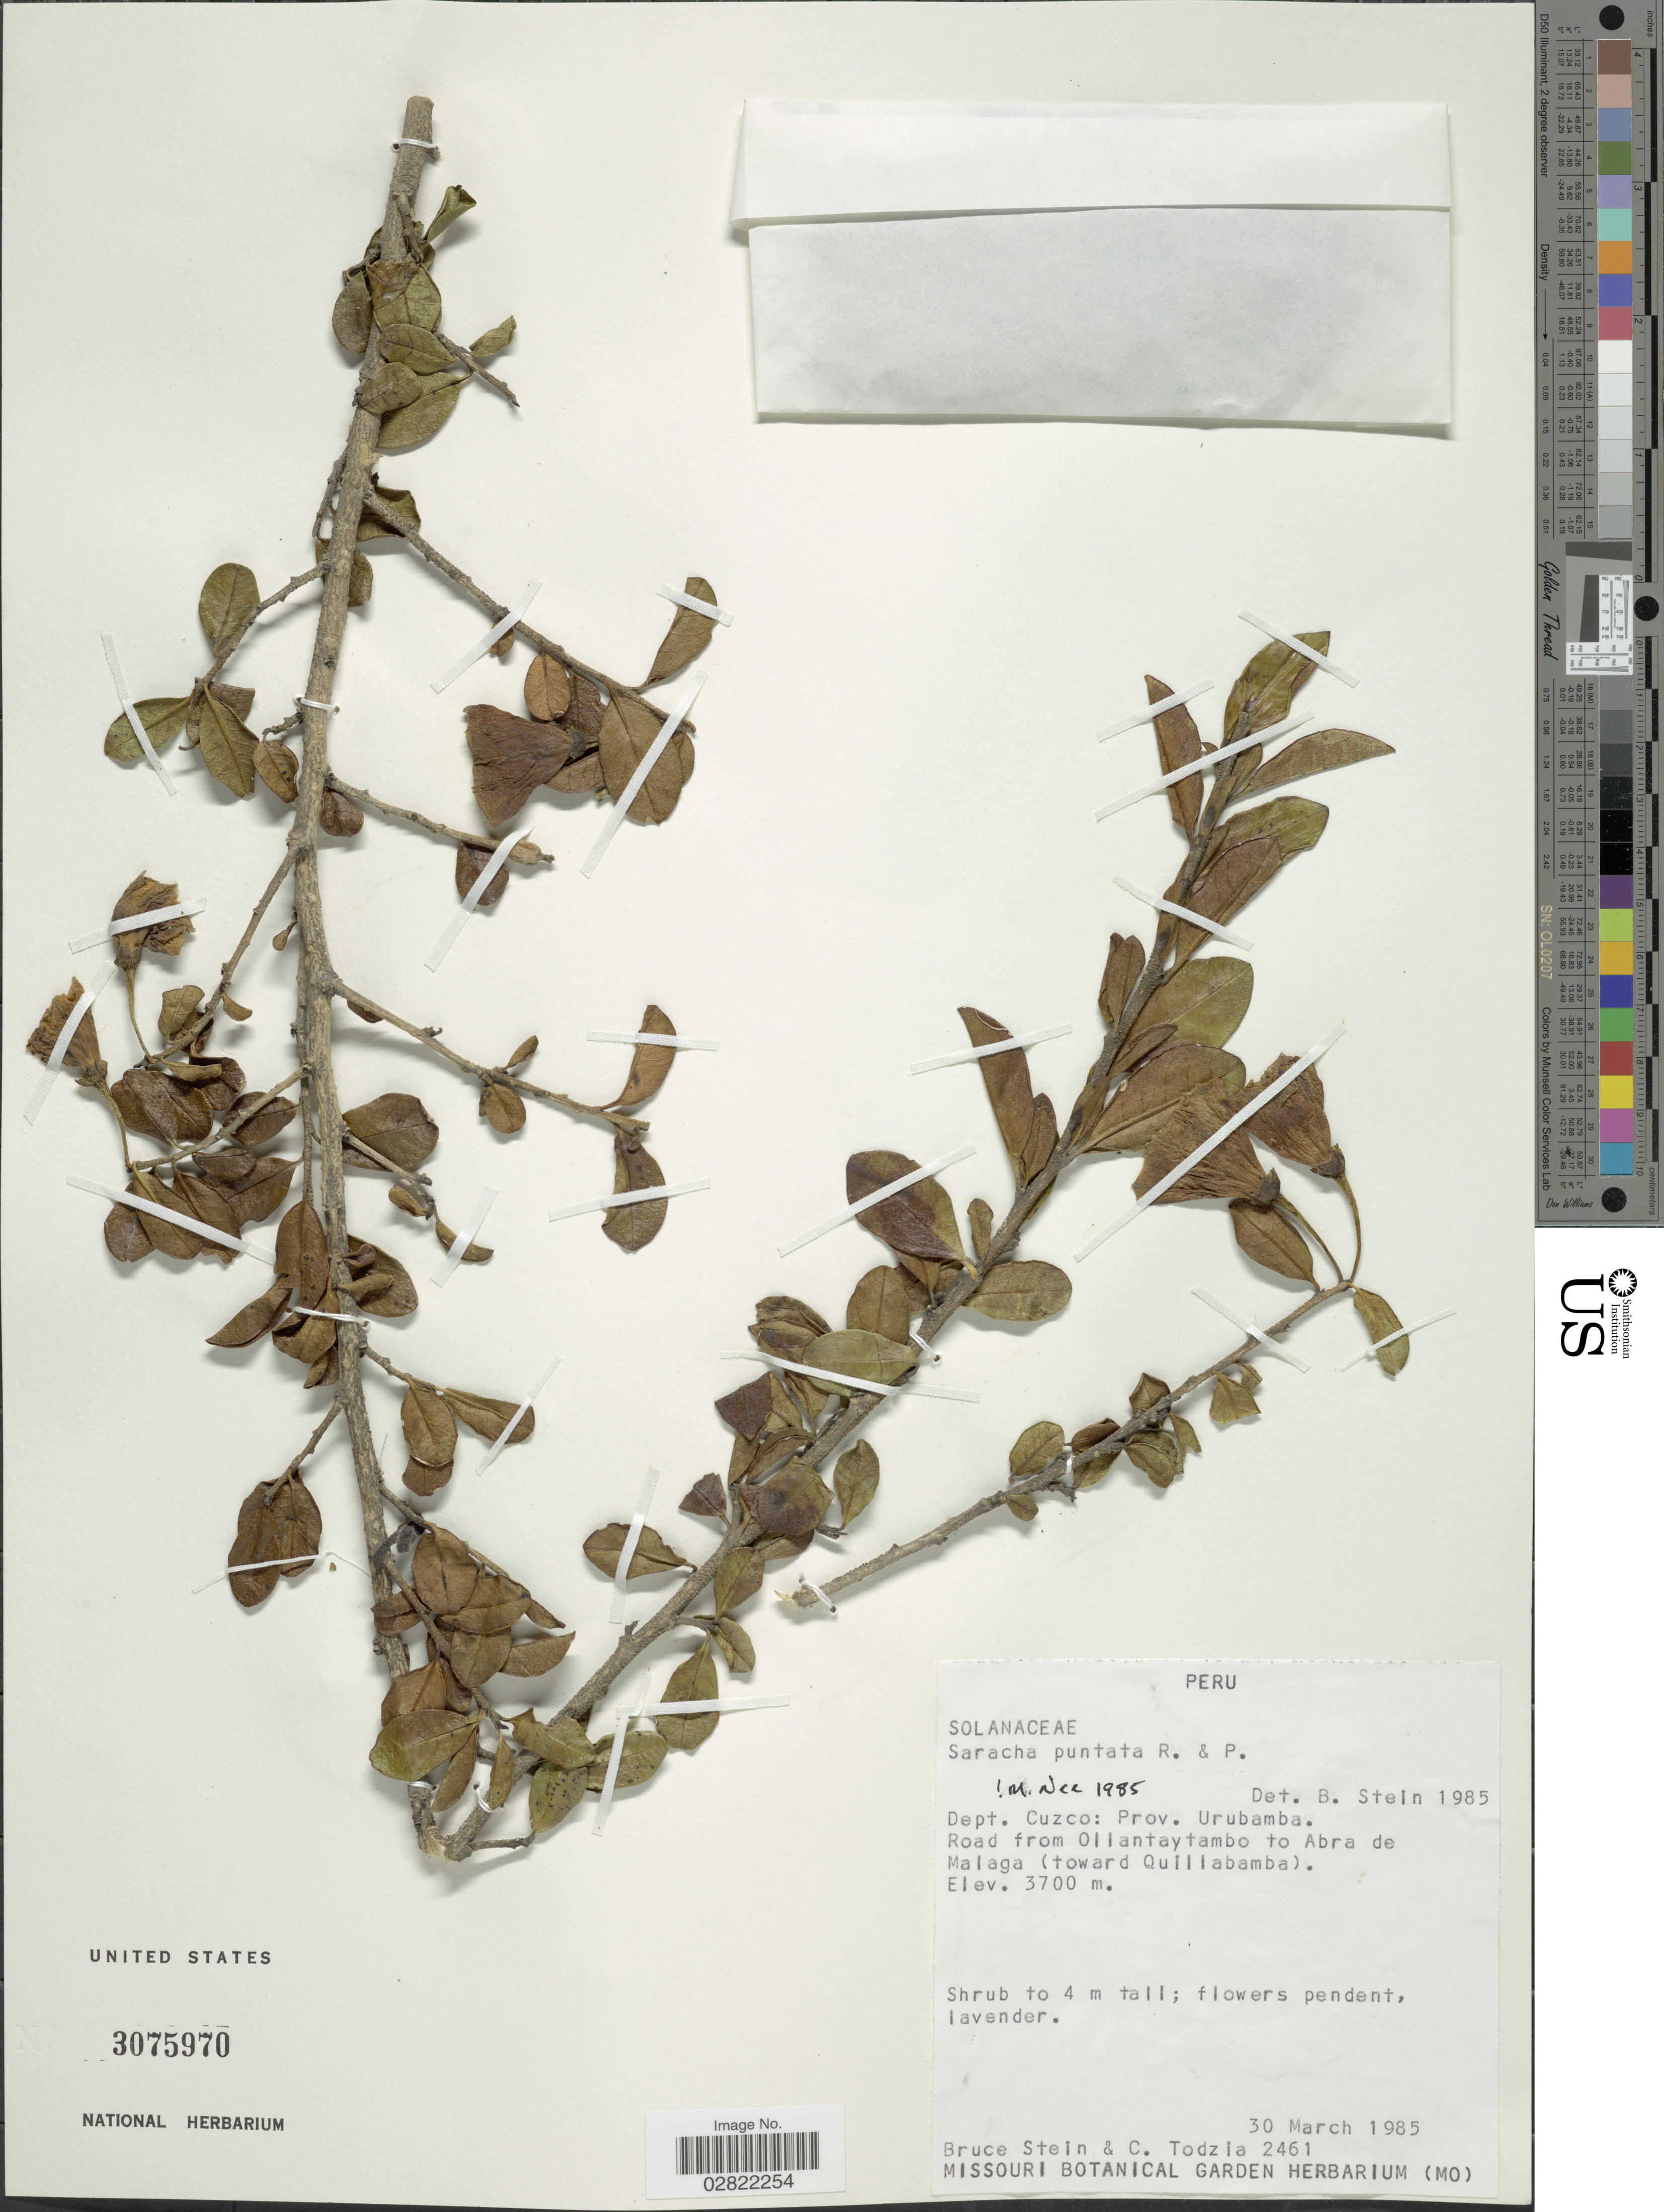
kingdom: Plantae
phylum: Tracheophyta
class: Magnoliopsida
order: Solanales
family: Solanaceae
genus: Saracha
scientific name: Saracha punctata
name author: Ruiz & Pav.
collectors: B. A. Stein & C. A. Todzia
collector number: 2461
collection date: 1985-03-30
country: Peru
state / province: Cusco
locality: Dept. Cuzco: Prov. Urubamba. Road from Ollantaytambo to Abra de Malaga (toward Quillabamba).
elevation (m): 3700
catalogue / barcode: US 3075970